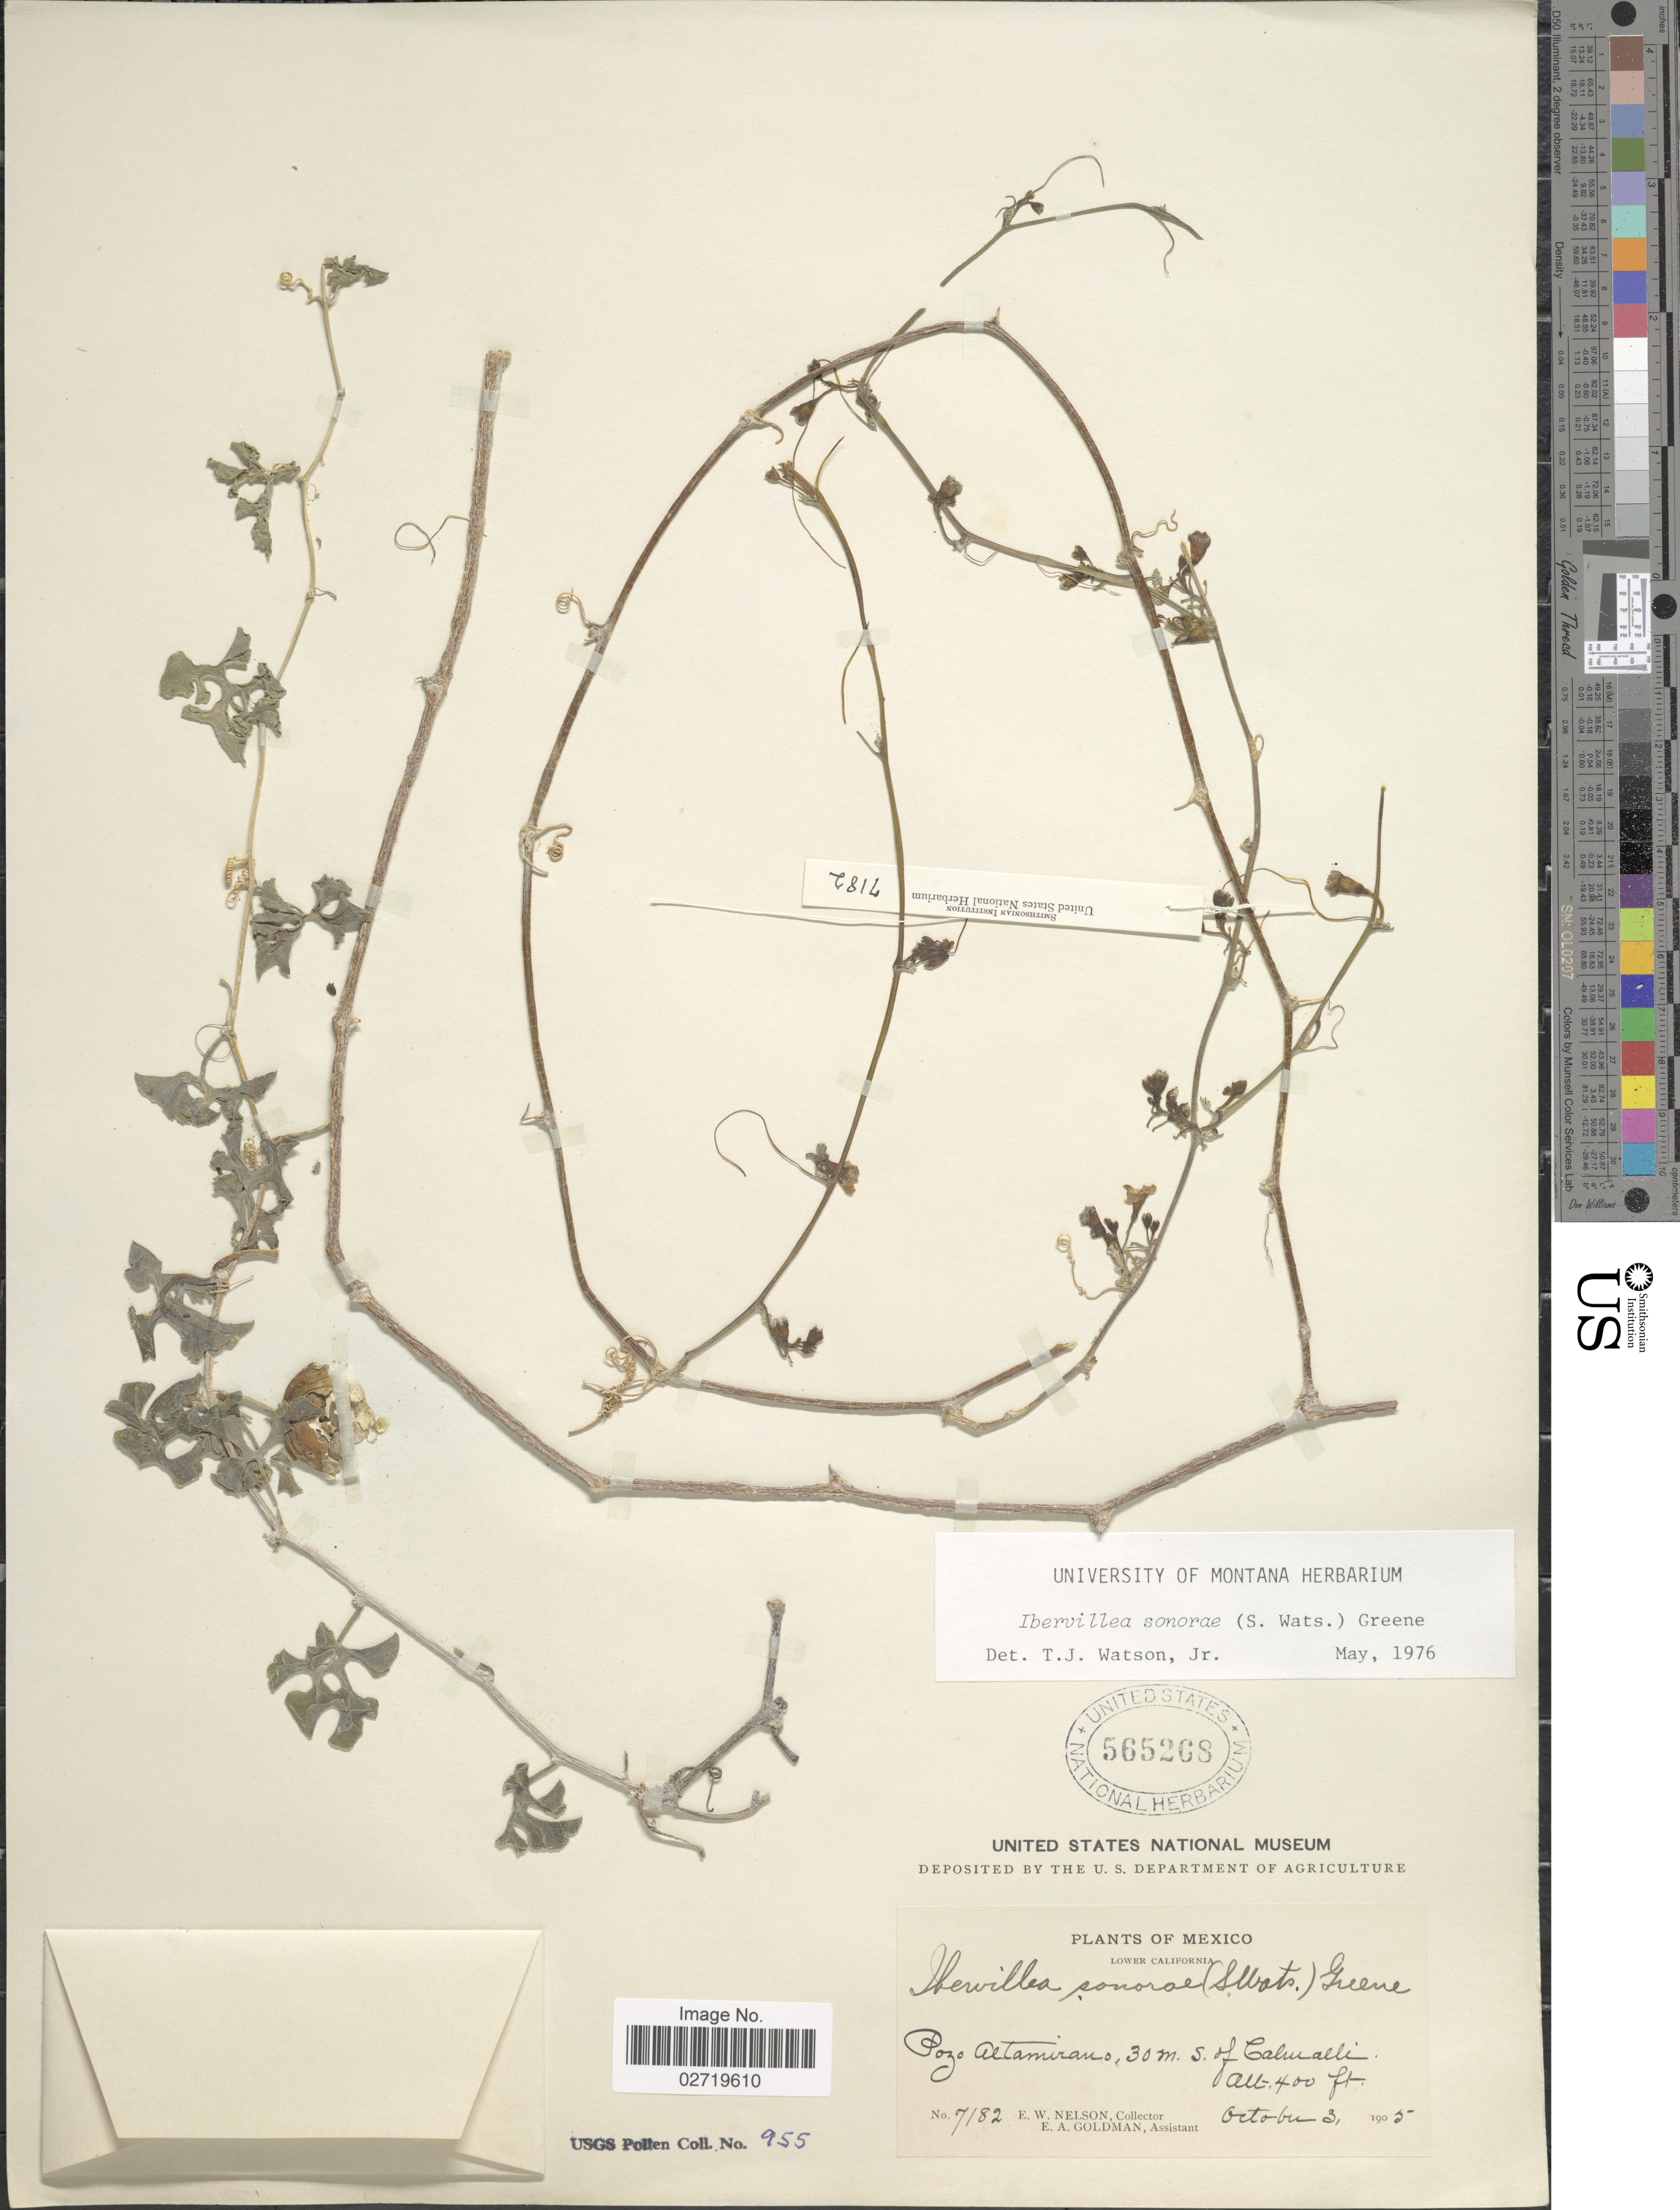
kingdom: Plantae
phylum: Tracheophyta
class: Magnoliopsida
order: Cucurbitales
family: Cucurbitaceae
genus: Ibervillea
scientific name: Ibervillea sonorae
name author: (S. Watson) Greene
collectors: E. W. Nelson & E. A. Goldman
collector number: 7182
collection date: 1905-10-03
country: Mexico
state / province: Baja California Sur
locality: Lower California, Pozo Altamirano, 30 m S of Calmalle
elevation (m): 122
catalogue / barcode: US 565268